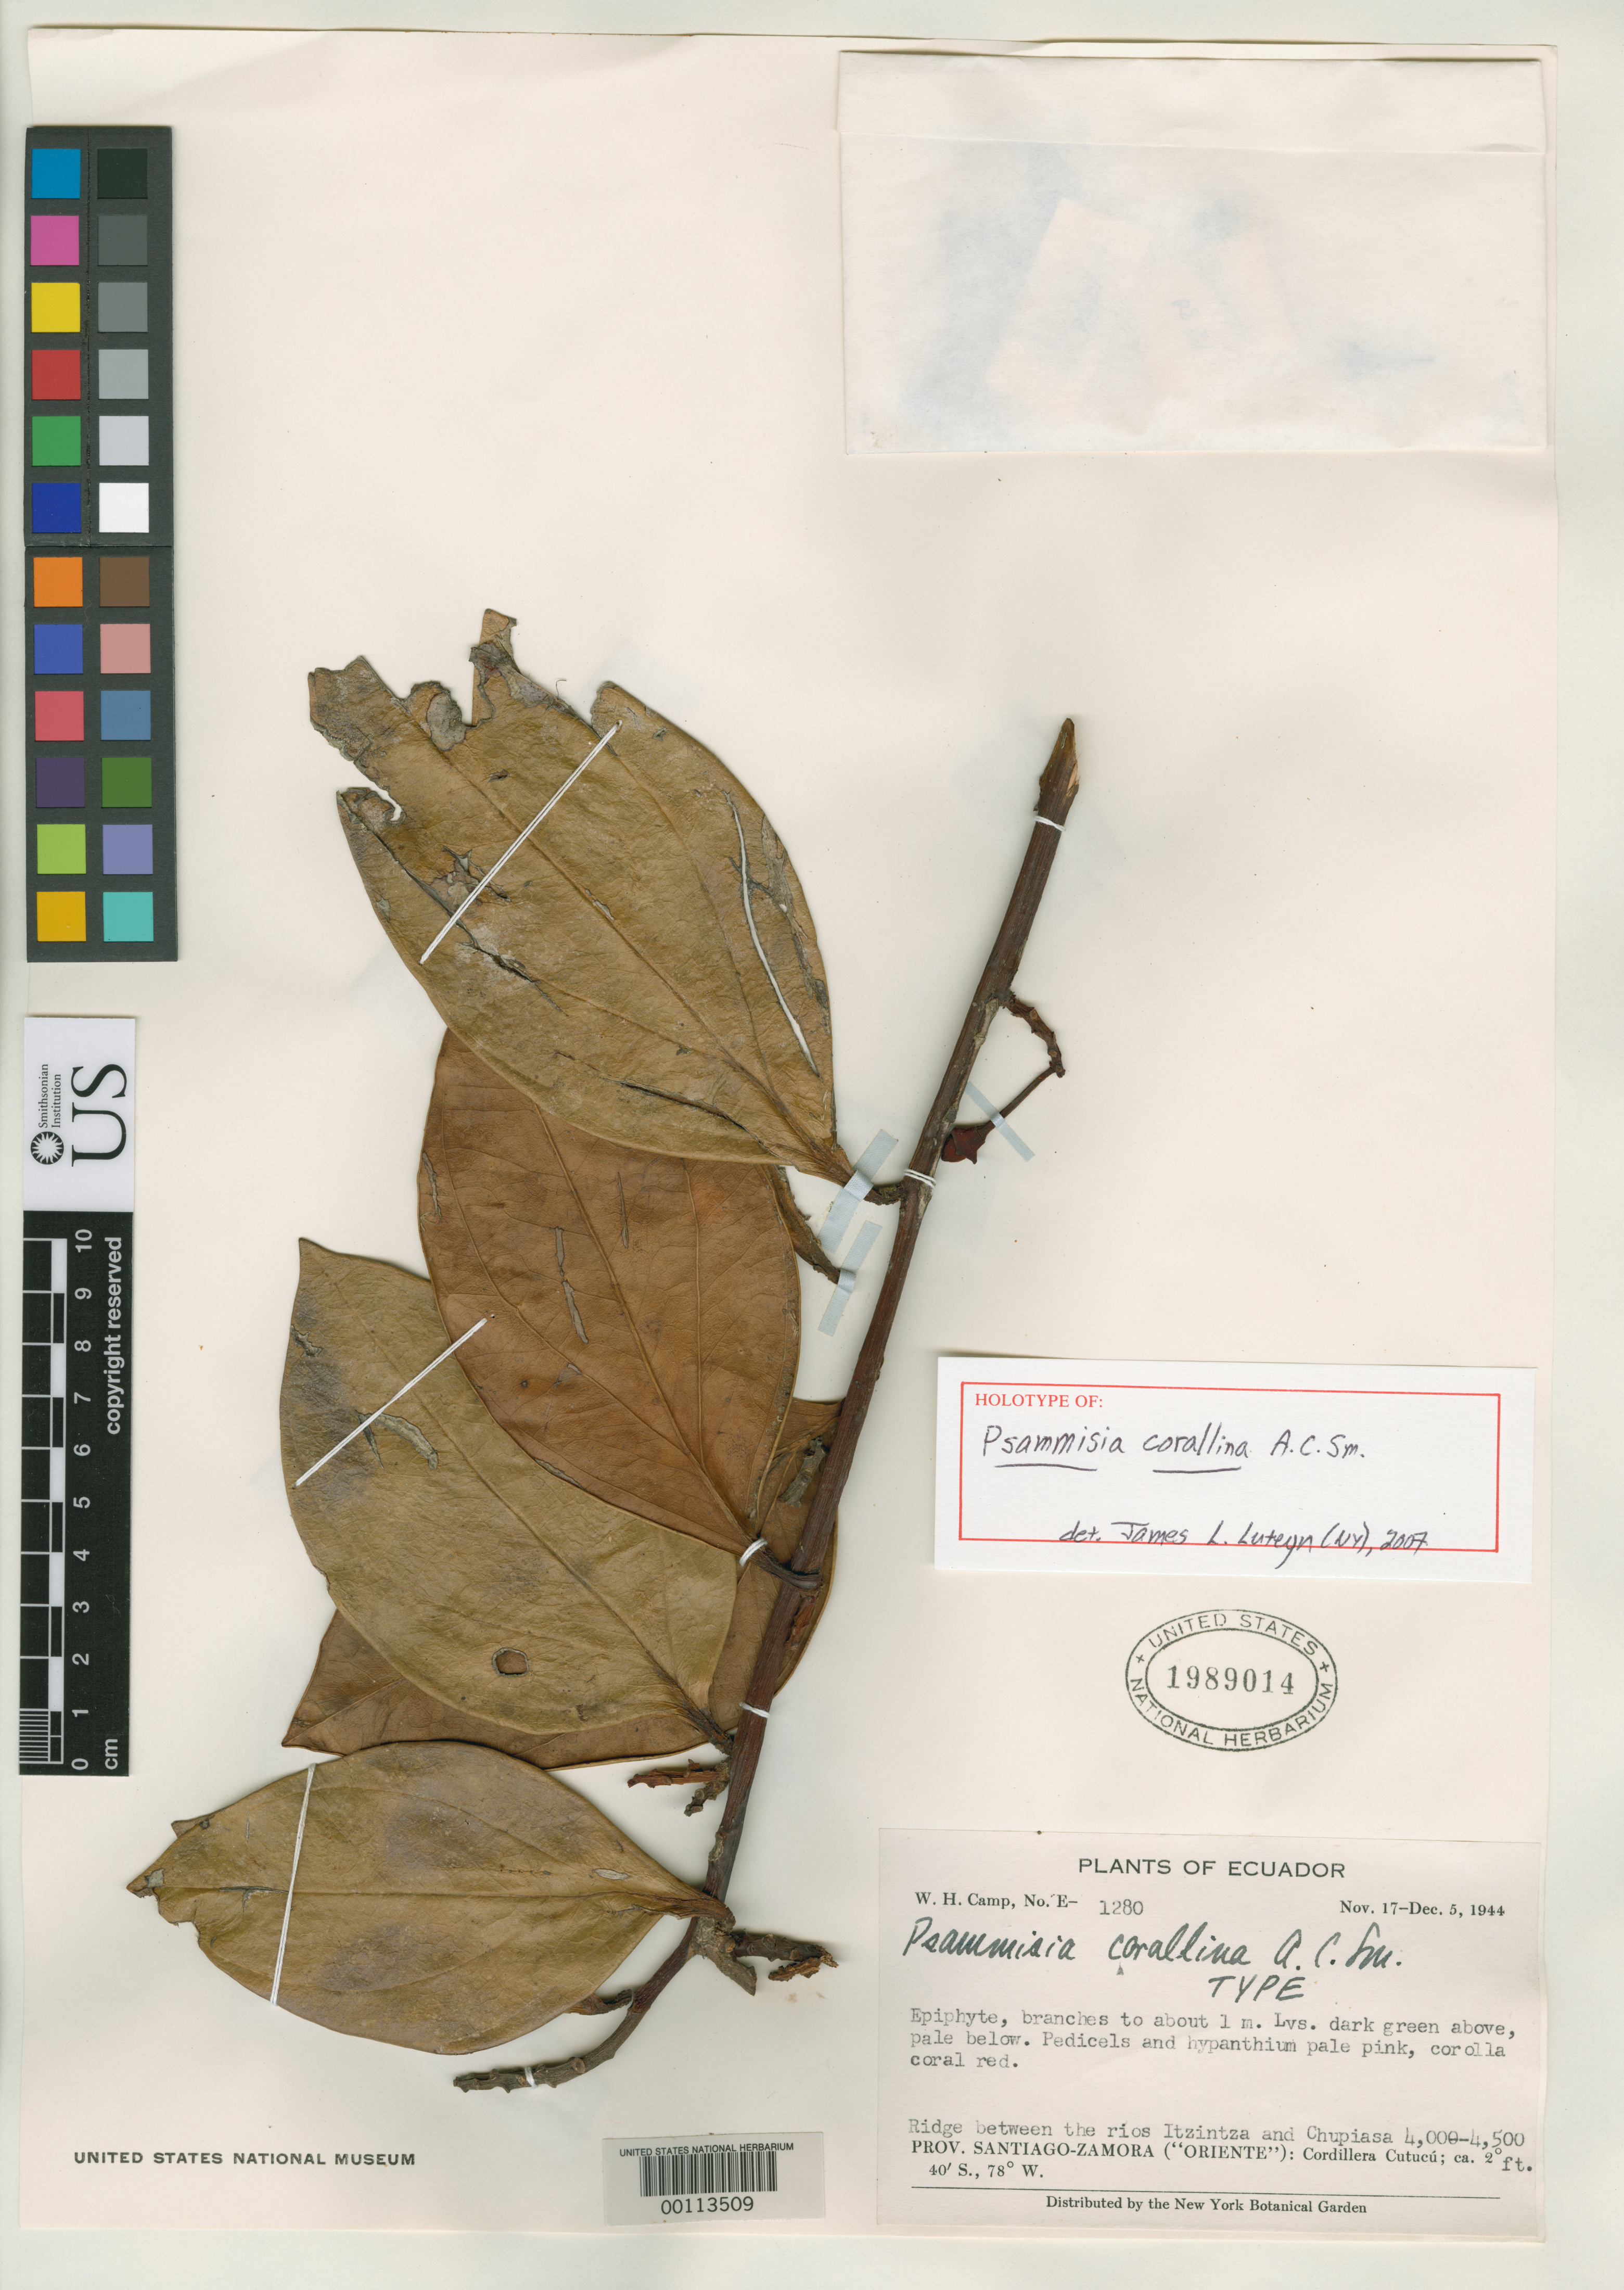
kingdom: Plantae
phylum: Tracheophyta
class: Magnoliopsida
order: Ericales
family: Ericaceae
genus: Psammisia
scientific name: Psammisia corallina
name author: A.C. Sm.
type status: Holotype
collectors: W. H. Camp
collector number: E-1280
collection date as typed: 17 Nov 1944 to 05 Dec 1944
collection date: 1944-11-17/1944-12-05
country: Ecuador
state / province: Morona-Santiago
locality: Cordillera Cutuca, ridge between Rios Itzintza & Chupiasa.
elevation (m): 1219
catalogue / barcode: US 1989014